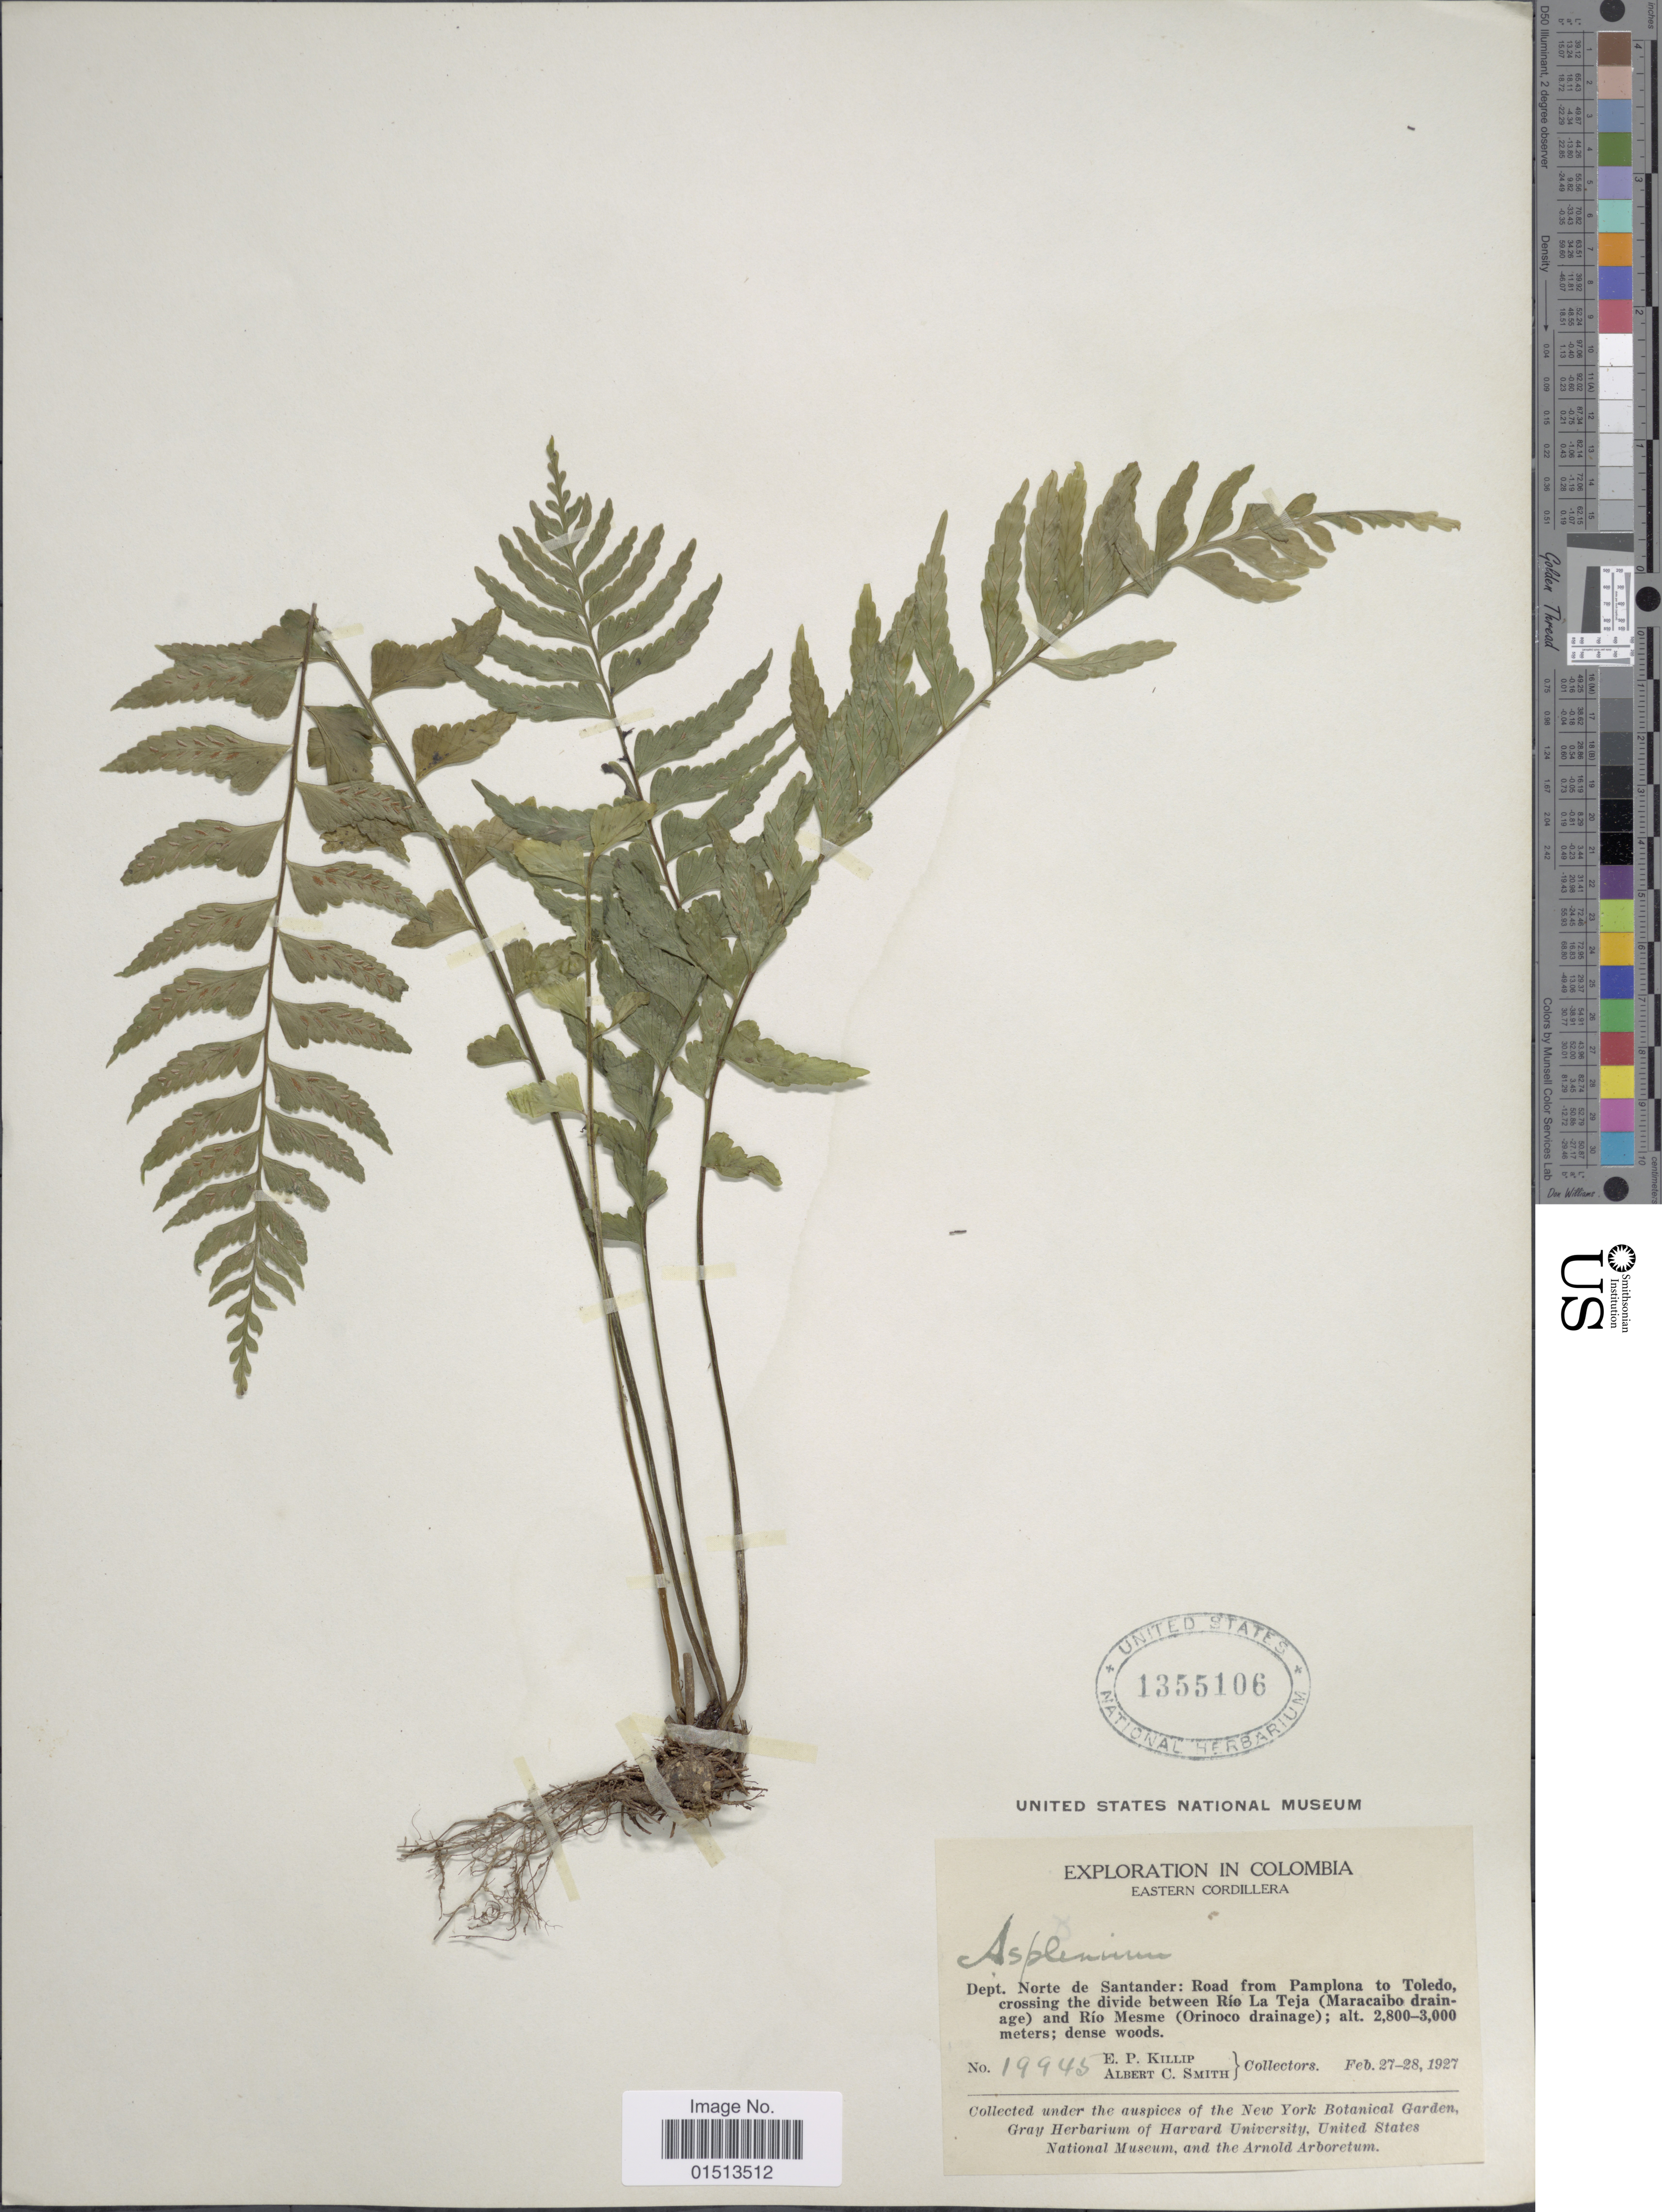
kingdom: Plantae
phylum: Tracheophyta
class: Polypodiopsida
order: Polypodiales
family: Aspleniaceae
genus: Asplenium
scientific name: Asplenium sp.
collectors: E. P. Killip & A. C. Smith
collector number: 19945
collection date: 1927-02-27/1927-02-28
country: Colombia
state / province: Norte de Santander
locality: Road from Pamplona to Toledo, crossing the divide between Rio La Teja (Macaraibo drainage) and Rio Mesme (Orinocco drainage), Eastern Cordillera.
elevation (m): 2800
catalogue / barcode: US 1355106